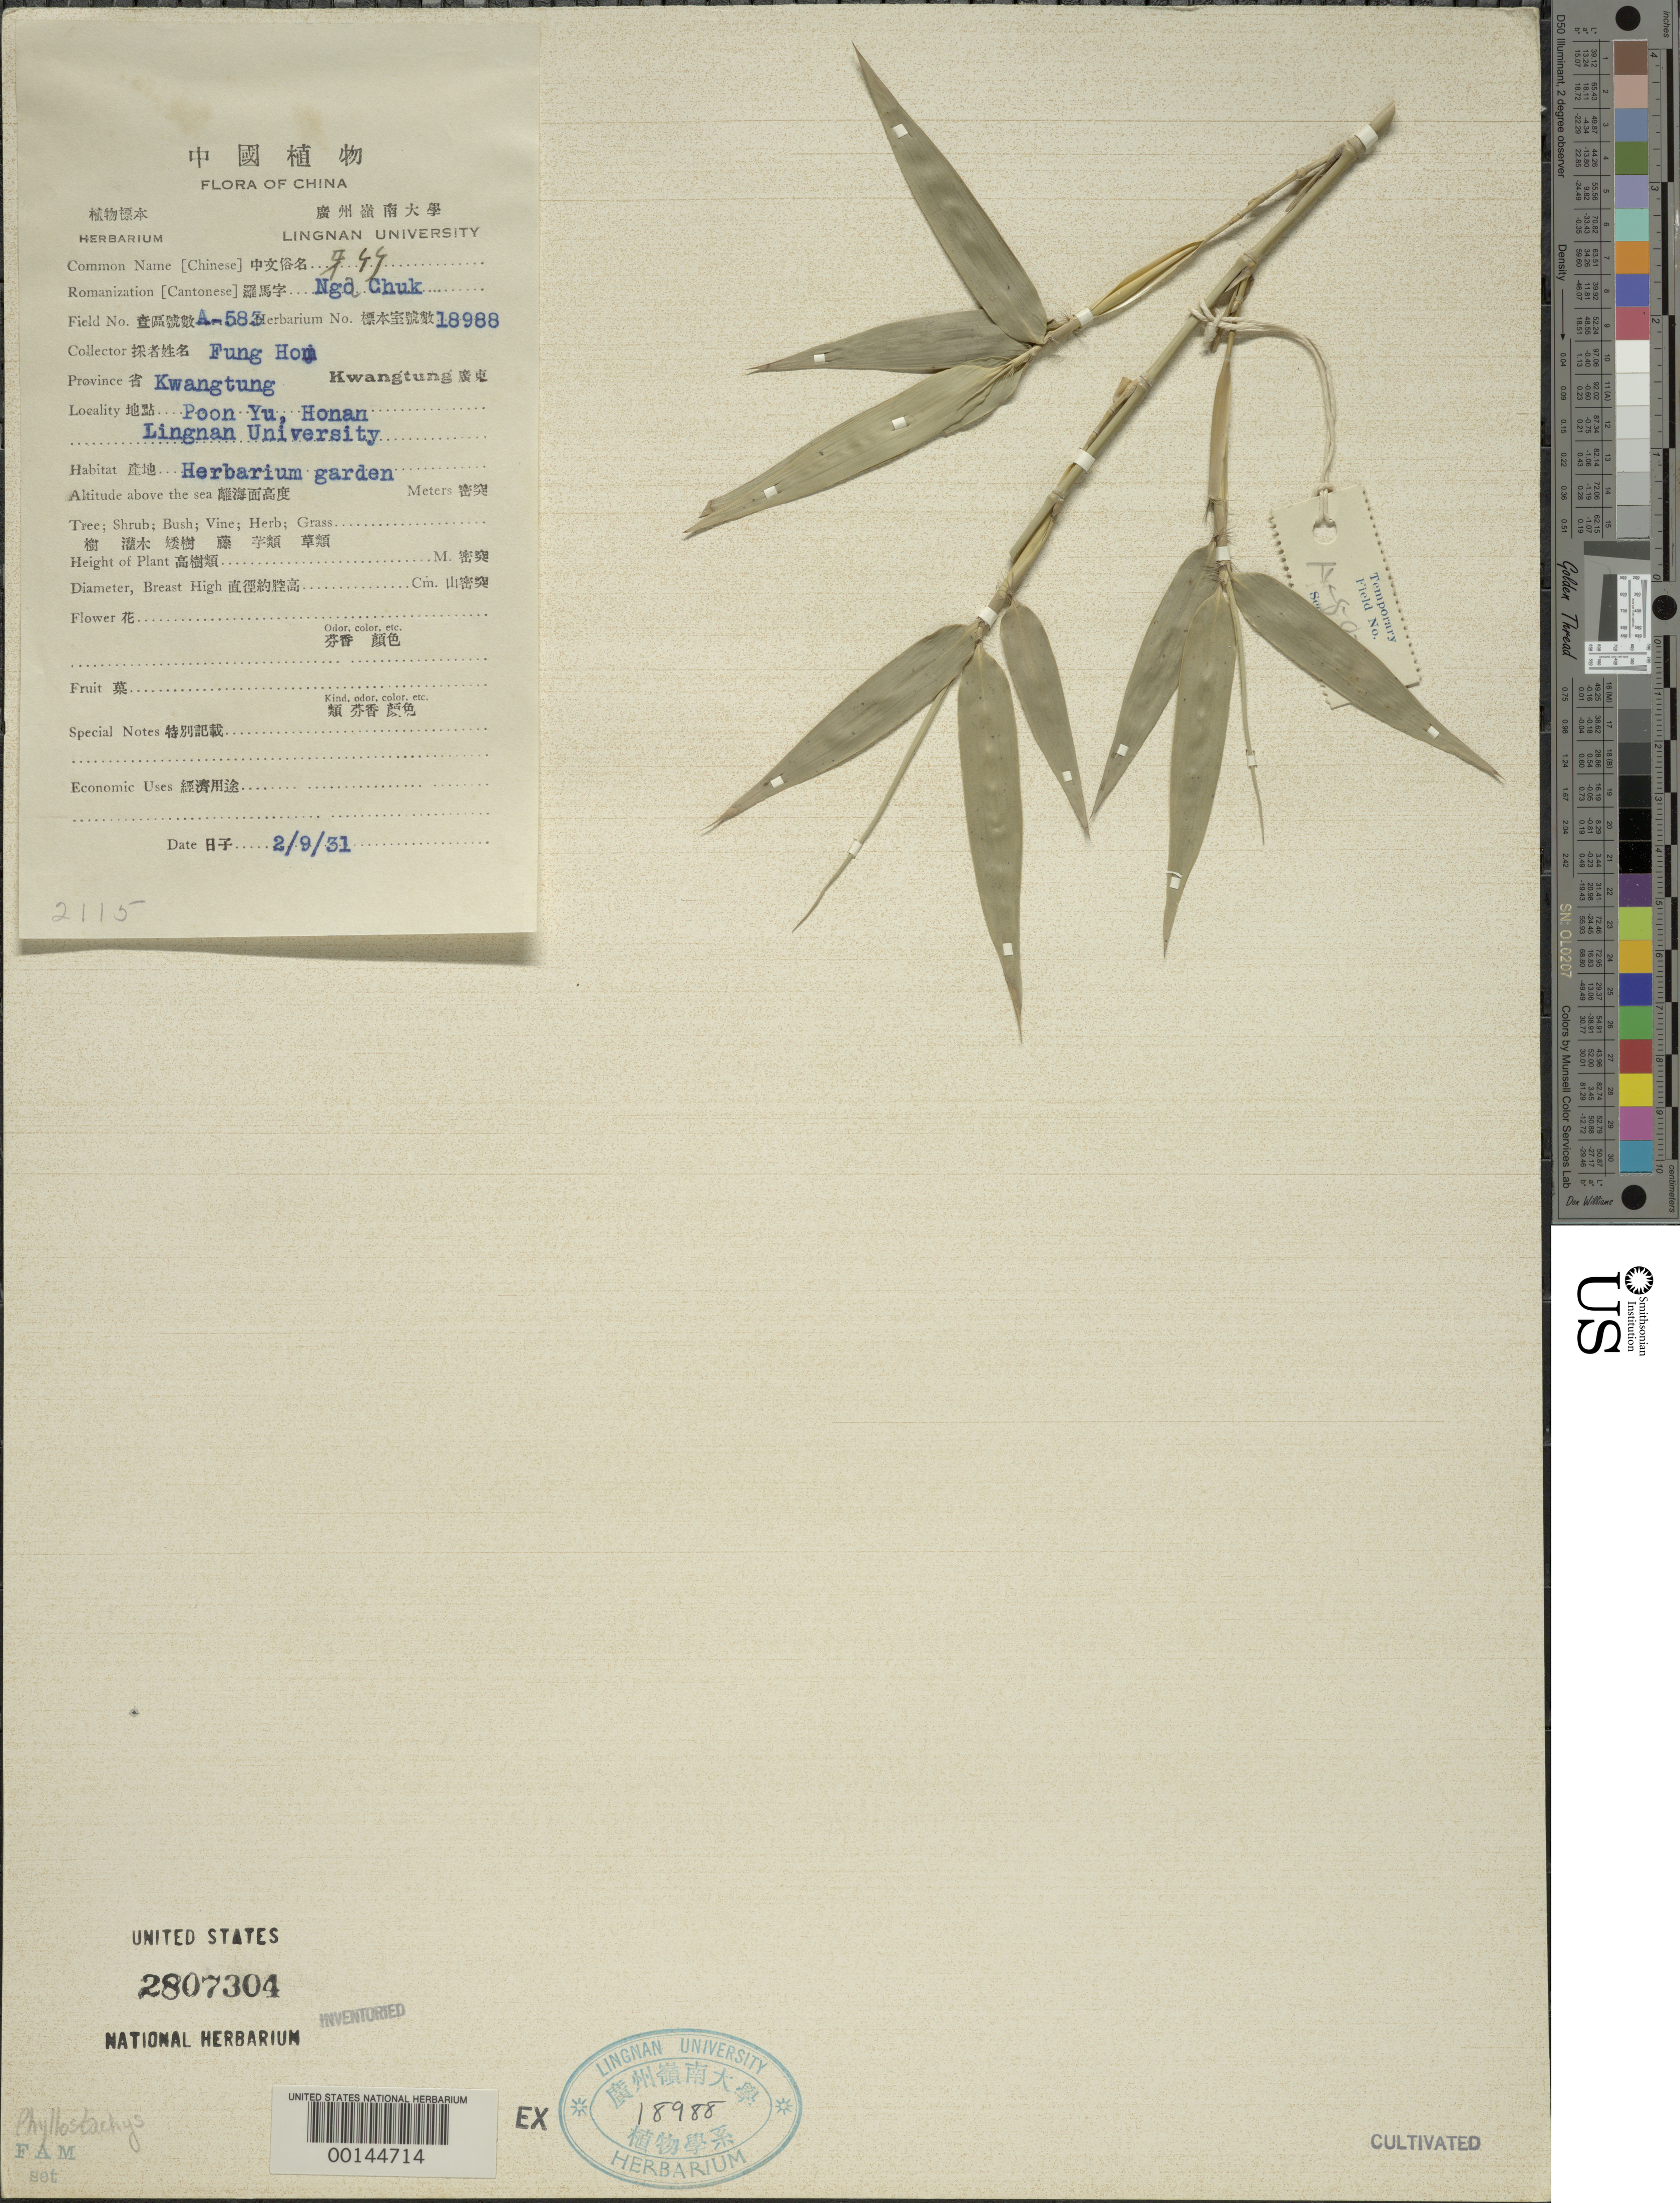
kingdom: Plantae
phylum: Tracheophyta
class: Liliopsida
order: Poales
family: Poaceae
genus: Phyllostachys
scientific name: Phyllostachys sp.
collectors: H. L. Fung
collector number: A-583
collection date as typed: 09 Feb 1931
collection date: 1931-02-09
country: China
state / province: Guangdong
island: Honam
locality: Honan, p'an-yu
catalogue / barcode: US 2807304